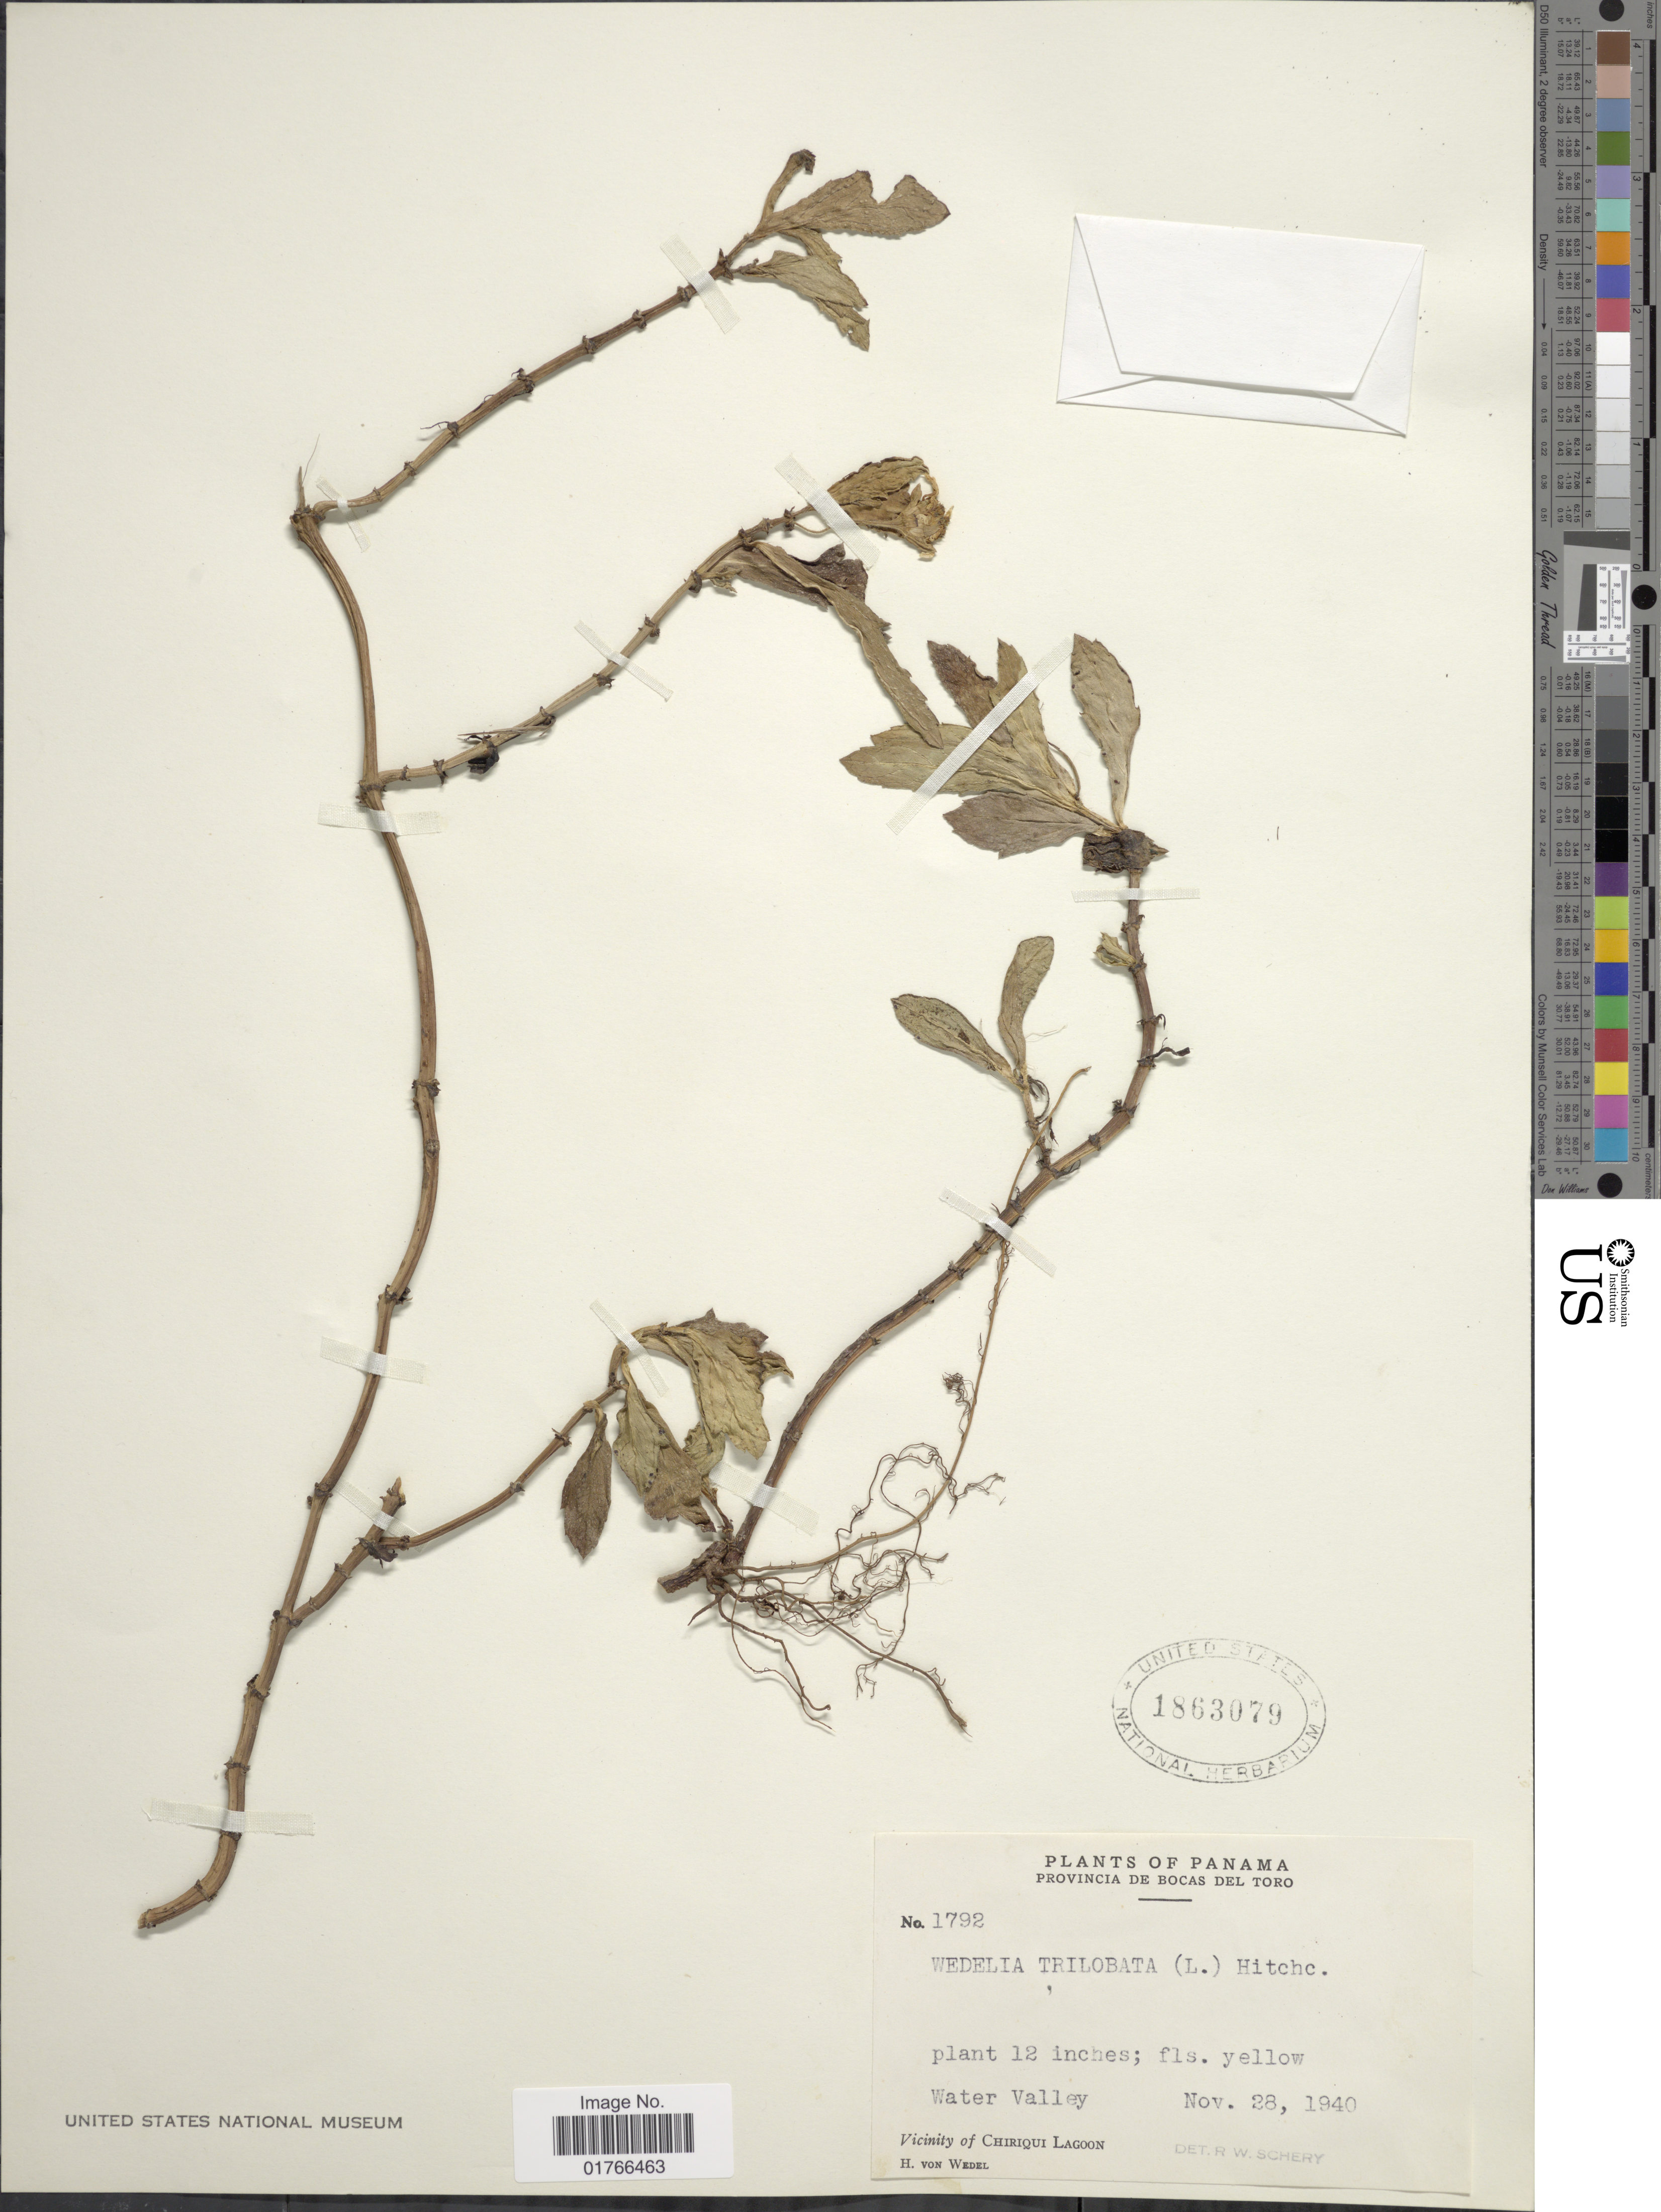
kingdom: Plantae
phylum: Tracheophyta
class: Magnoliopsida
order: Asterales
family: Asteraceae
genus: Sphagneticola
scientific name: Sphagneticola trilobata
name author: (L.) Pruski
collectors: H. von Wedel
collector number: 1792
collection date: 1940-11-28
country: Panama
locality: Provincia de Bocas del Toro, Water Valley, Vicinity of Chiriqui Lagoon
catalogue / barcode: US 1863079